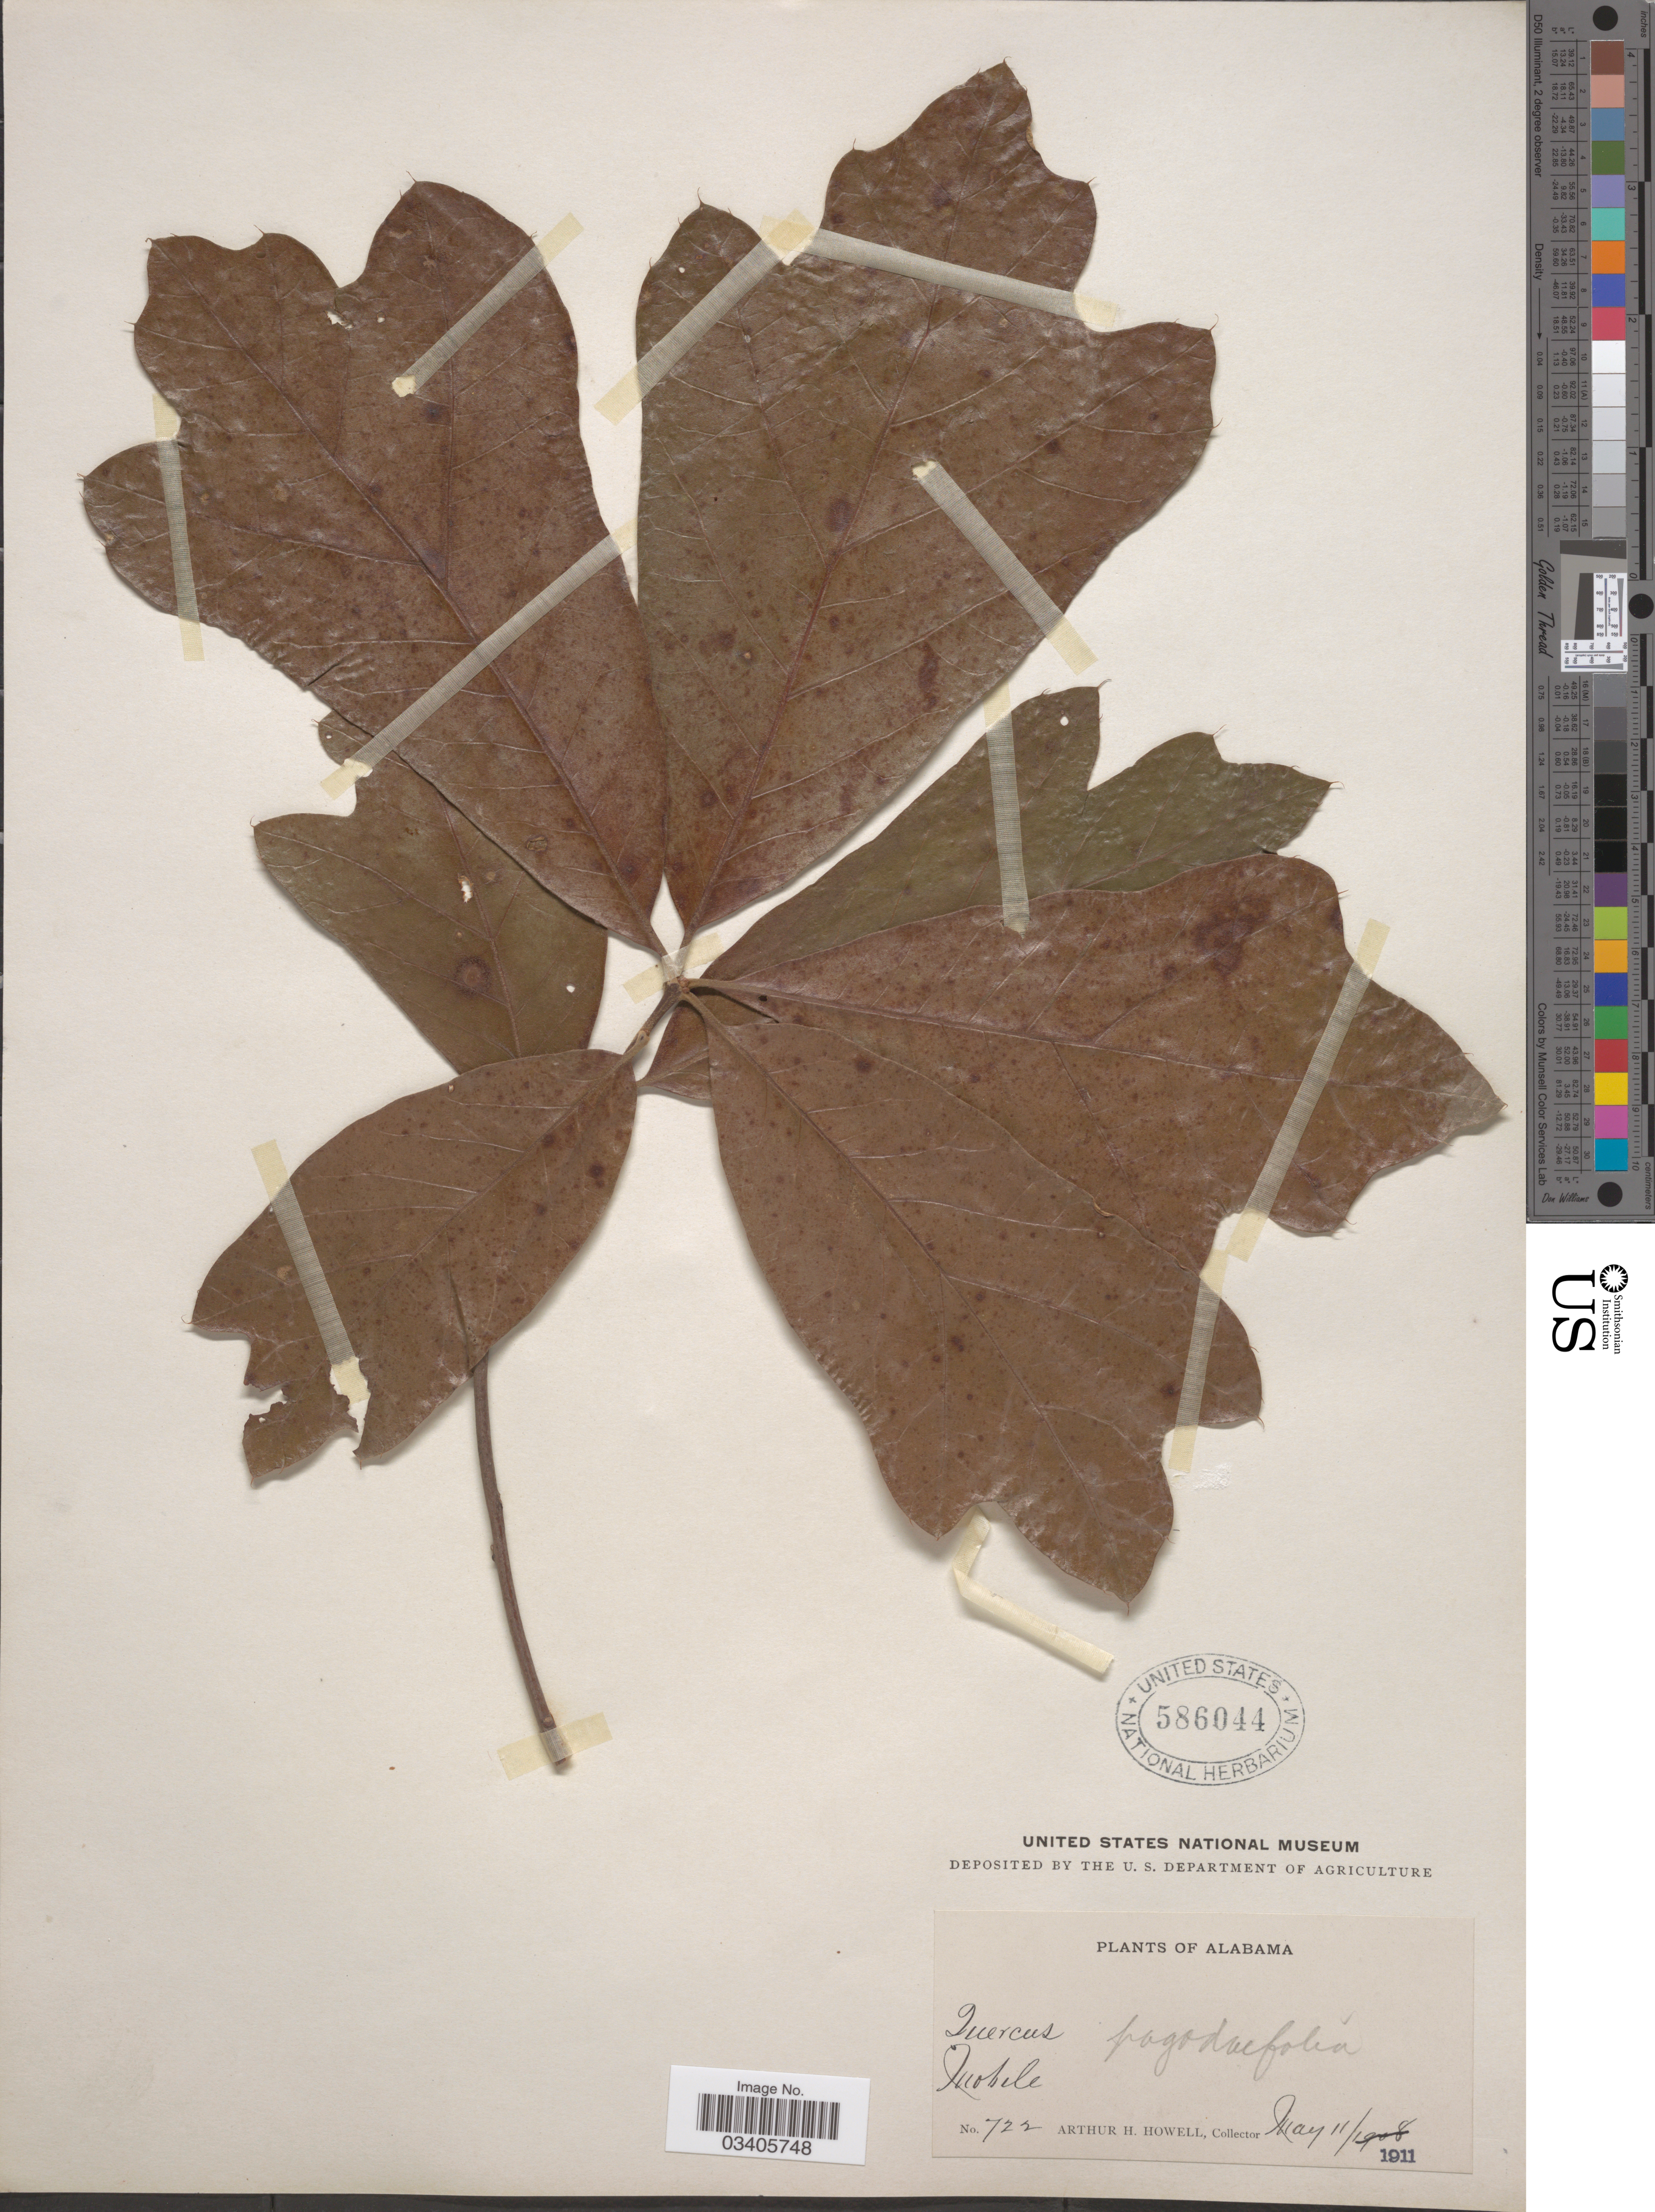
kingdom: Plantae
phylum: Tracheophyta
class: Magnoliopsida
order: Fagales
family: Fagaceae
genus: Quercus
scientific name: Quercus imbricaria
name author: Michx.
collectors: A. H. Howell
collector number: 722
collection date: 1911-05-11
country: United States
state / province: Alabama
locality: Mobile.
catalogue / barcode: US 586044